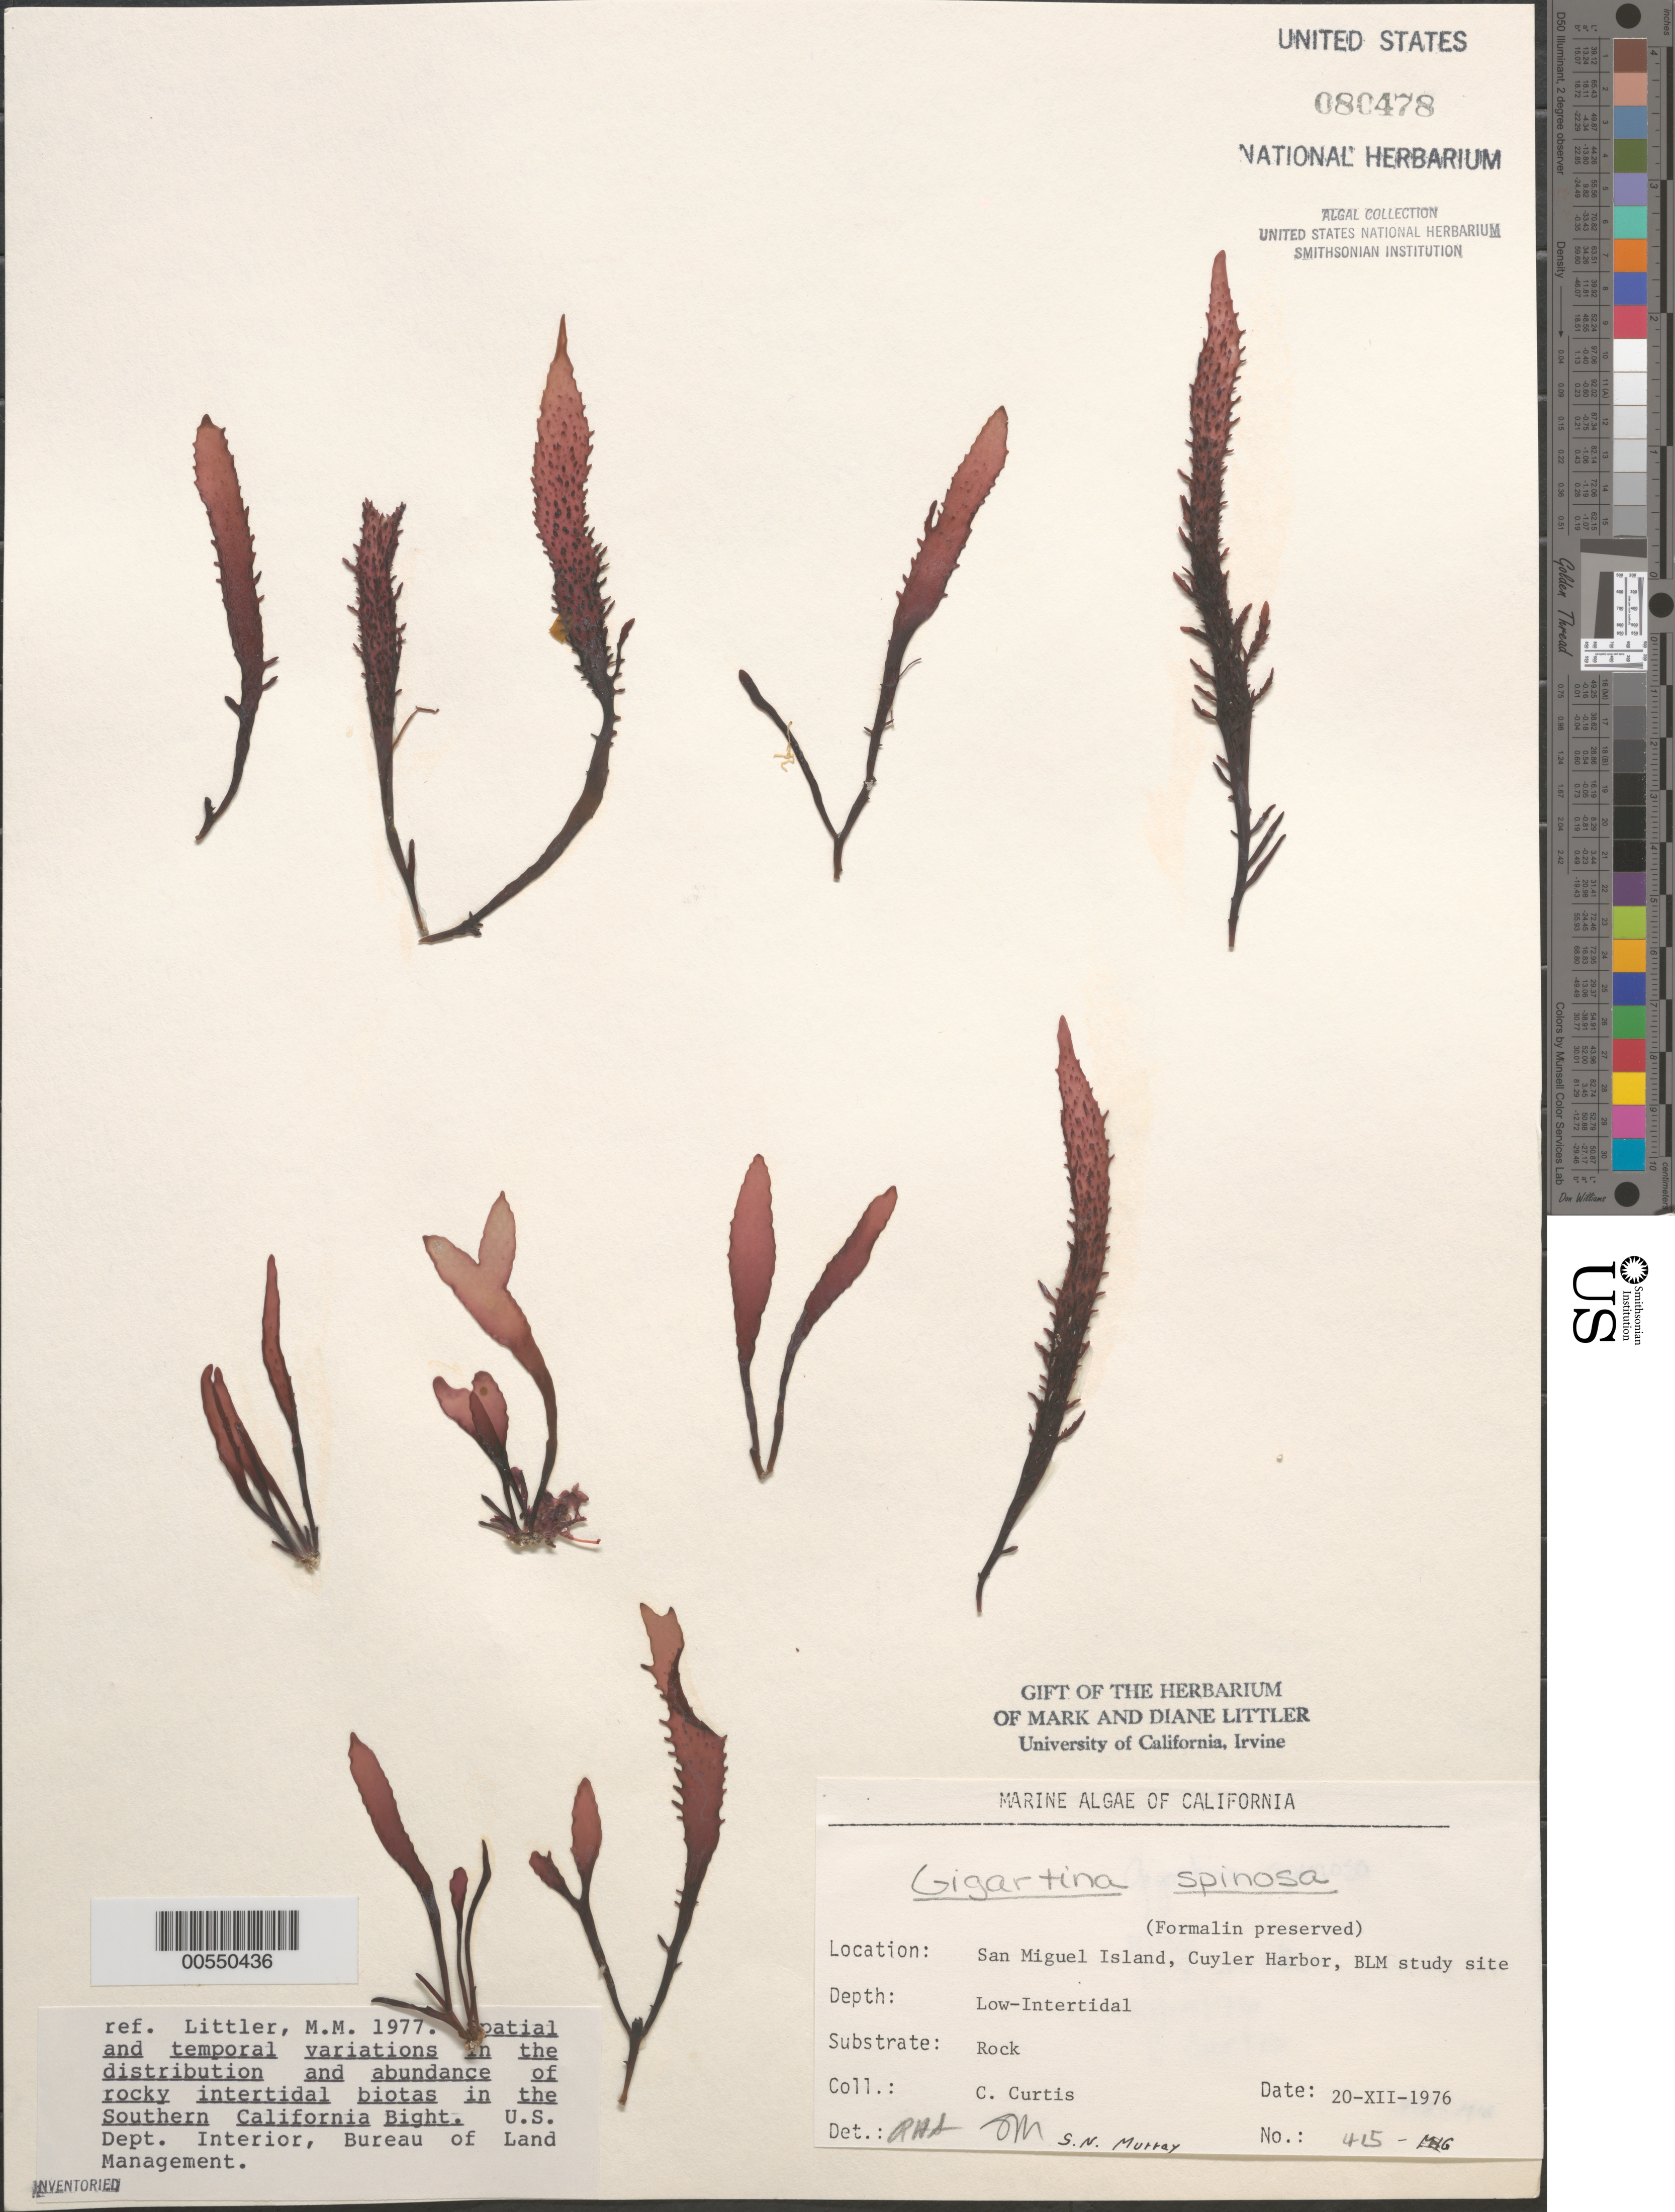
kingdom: Plantae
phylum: Rhodophyta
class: Florideophyceae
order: Gigartinales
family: Gigartinaceae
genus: Chondracanthus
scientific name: Chondracanthus spinosus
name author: (Kütz.) Guiry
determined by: Algae name updating Project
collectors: C. Curtis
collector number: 415-MIG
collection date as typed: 20 Dec 1976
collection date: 1976-12-20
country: United States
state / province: California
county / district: Santa Barbara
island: San Miguel Island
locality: Cuyler Harbor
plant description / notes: BLM-SOCALBIGHT Rocky Intertidal Survey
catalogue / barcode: US 80478